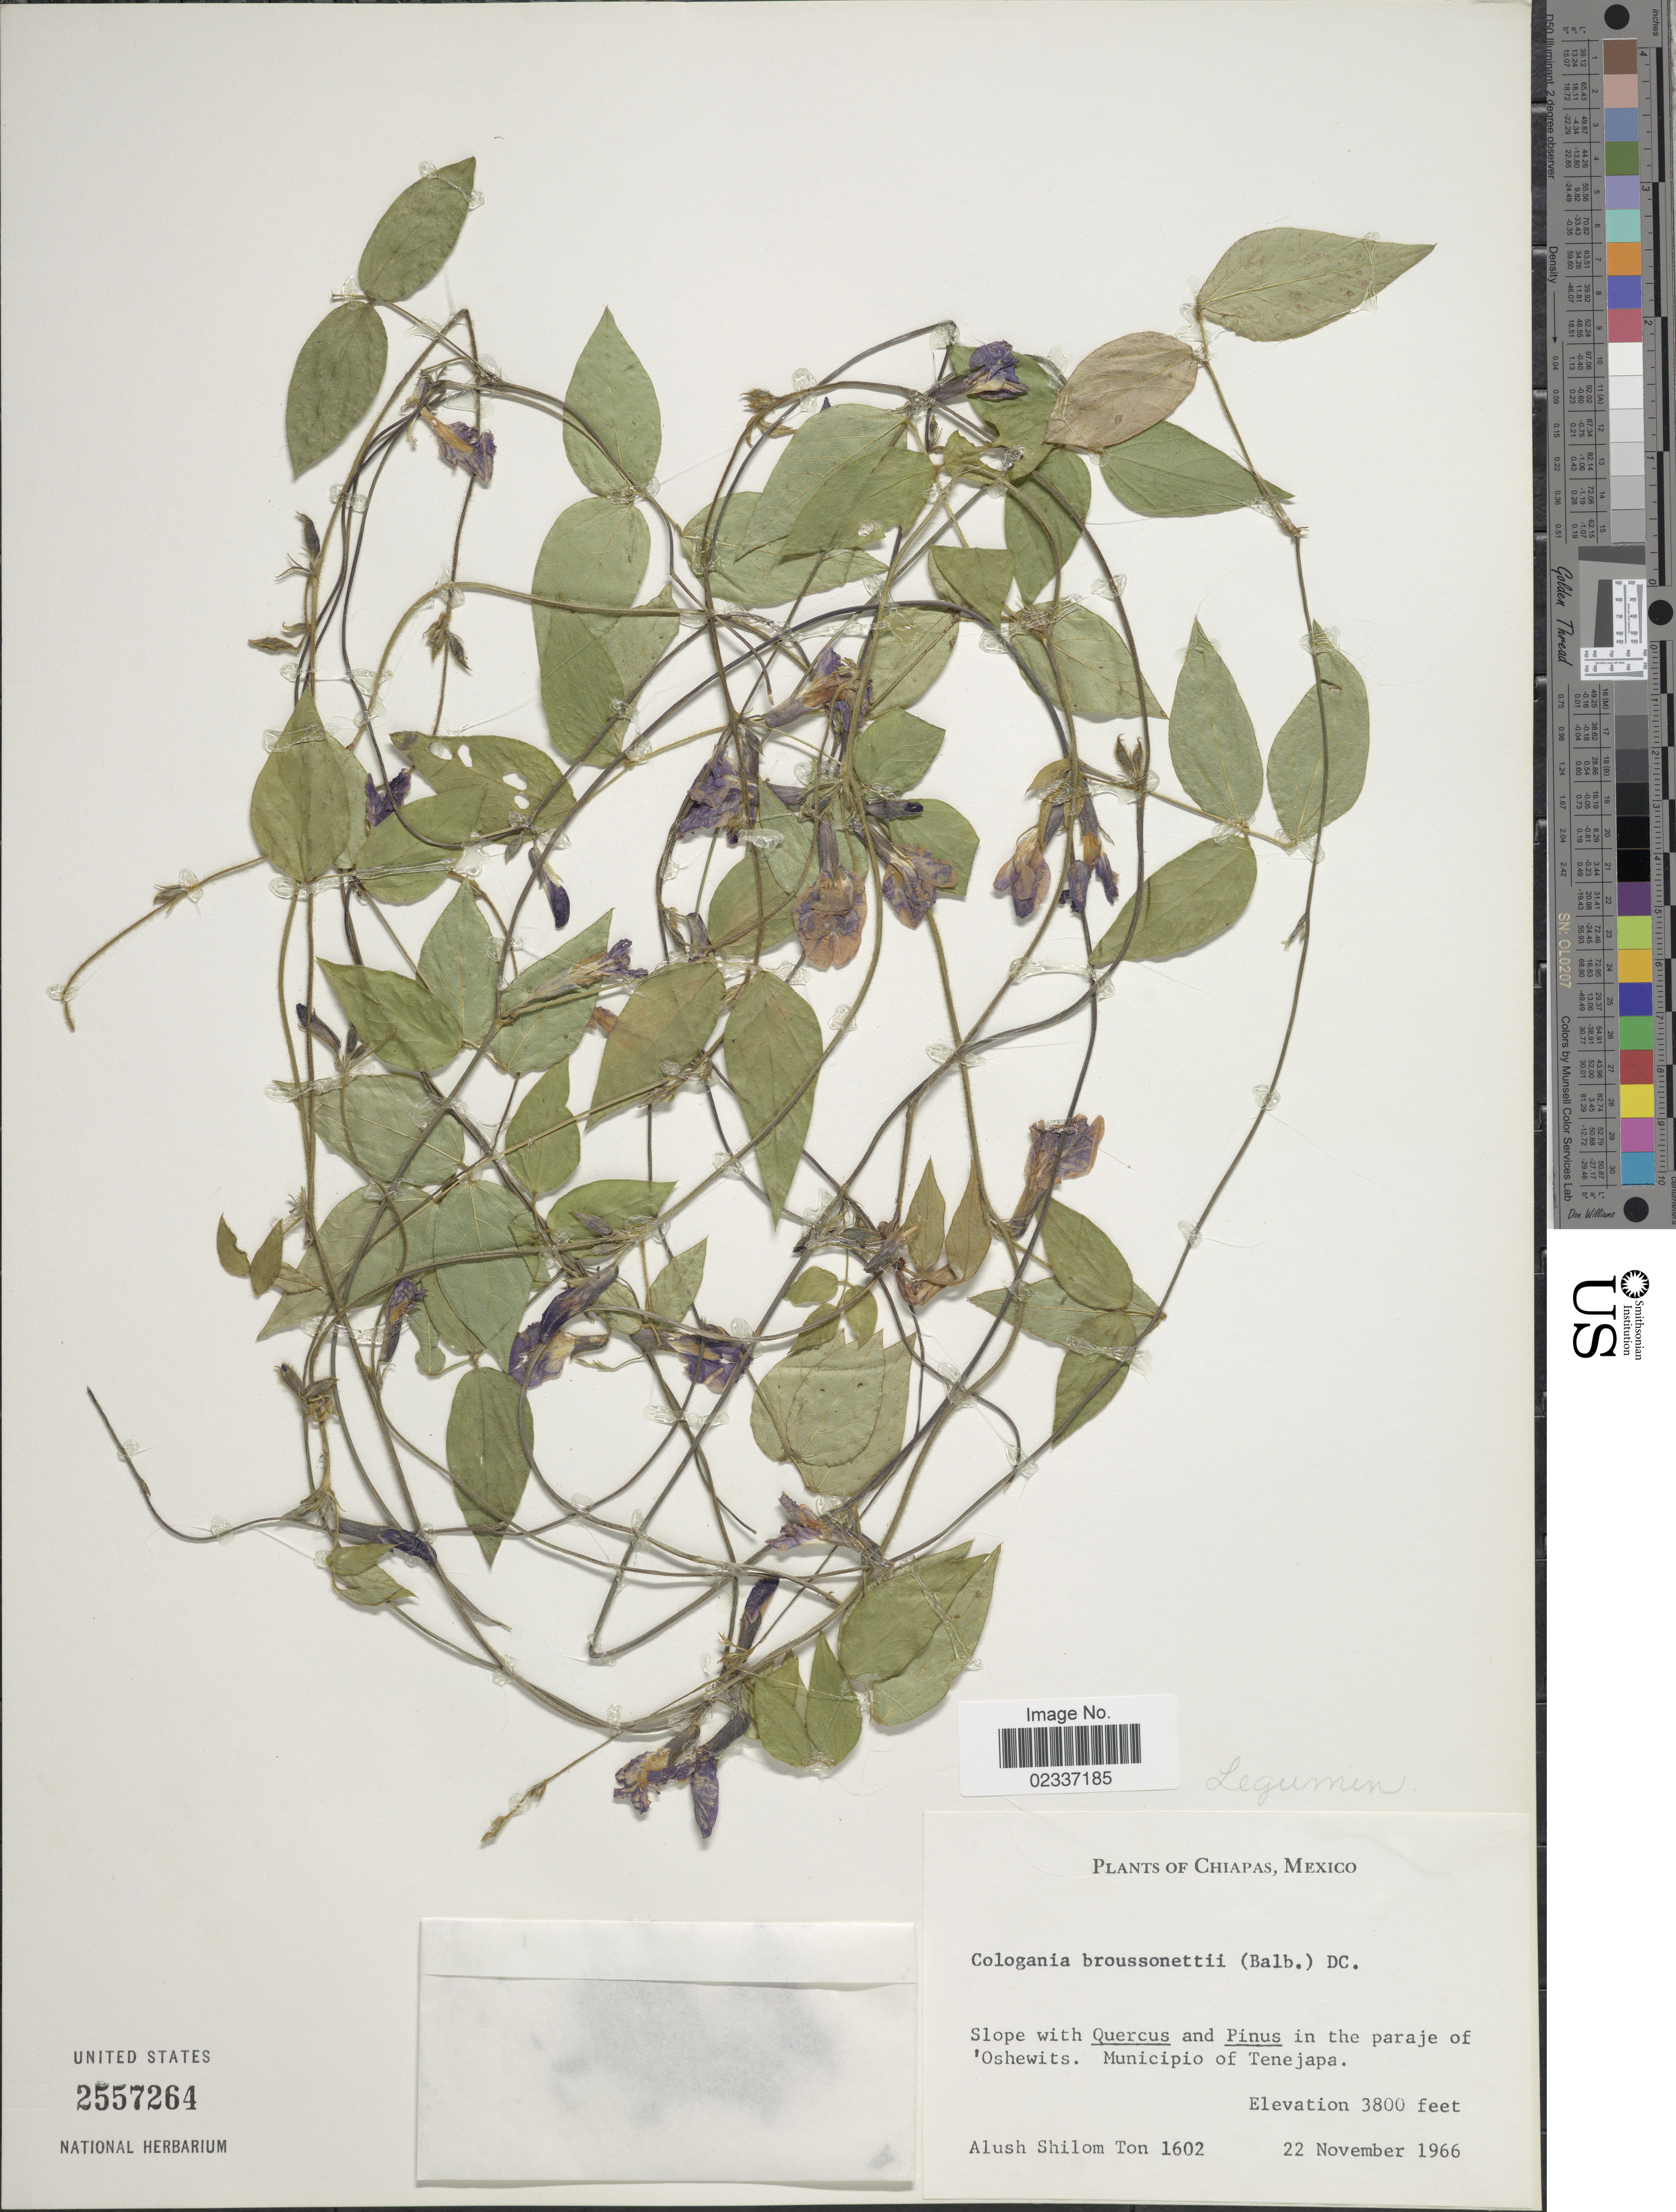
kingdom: Plantae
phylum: Tracheophyta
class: Magnoliopsida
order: Fabales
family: Fabaceae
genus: Cologania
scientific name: Cologania broussonetii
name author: (Balb.) DC.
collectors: A. M. Ton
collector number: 1602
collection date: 1966-11-22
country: Mexico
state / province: Chiapas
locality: Slope with Quercus and Pinus in the paraje of 'Oshewits. Municipio of Tenejapa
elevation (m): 1158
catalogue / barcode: US 2557264